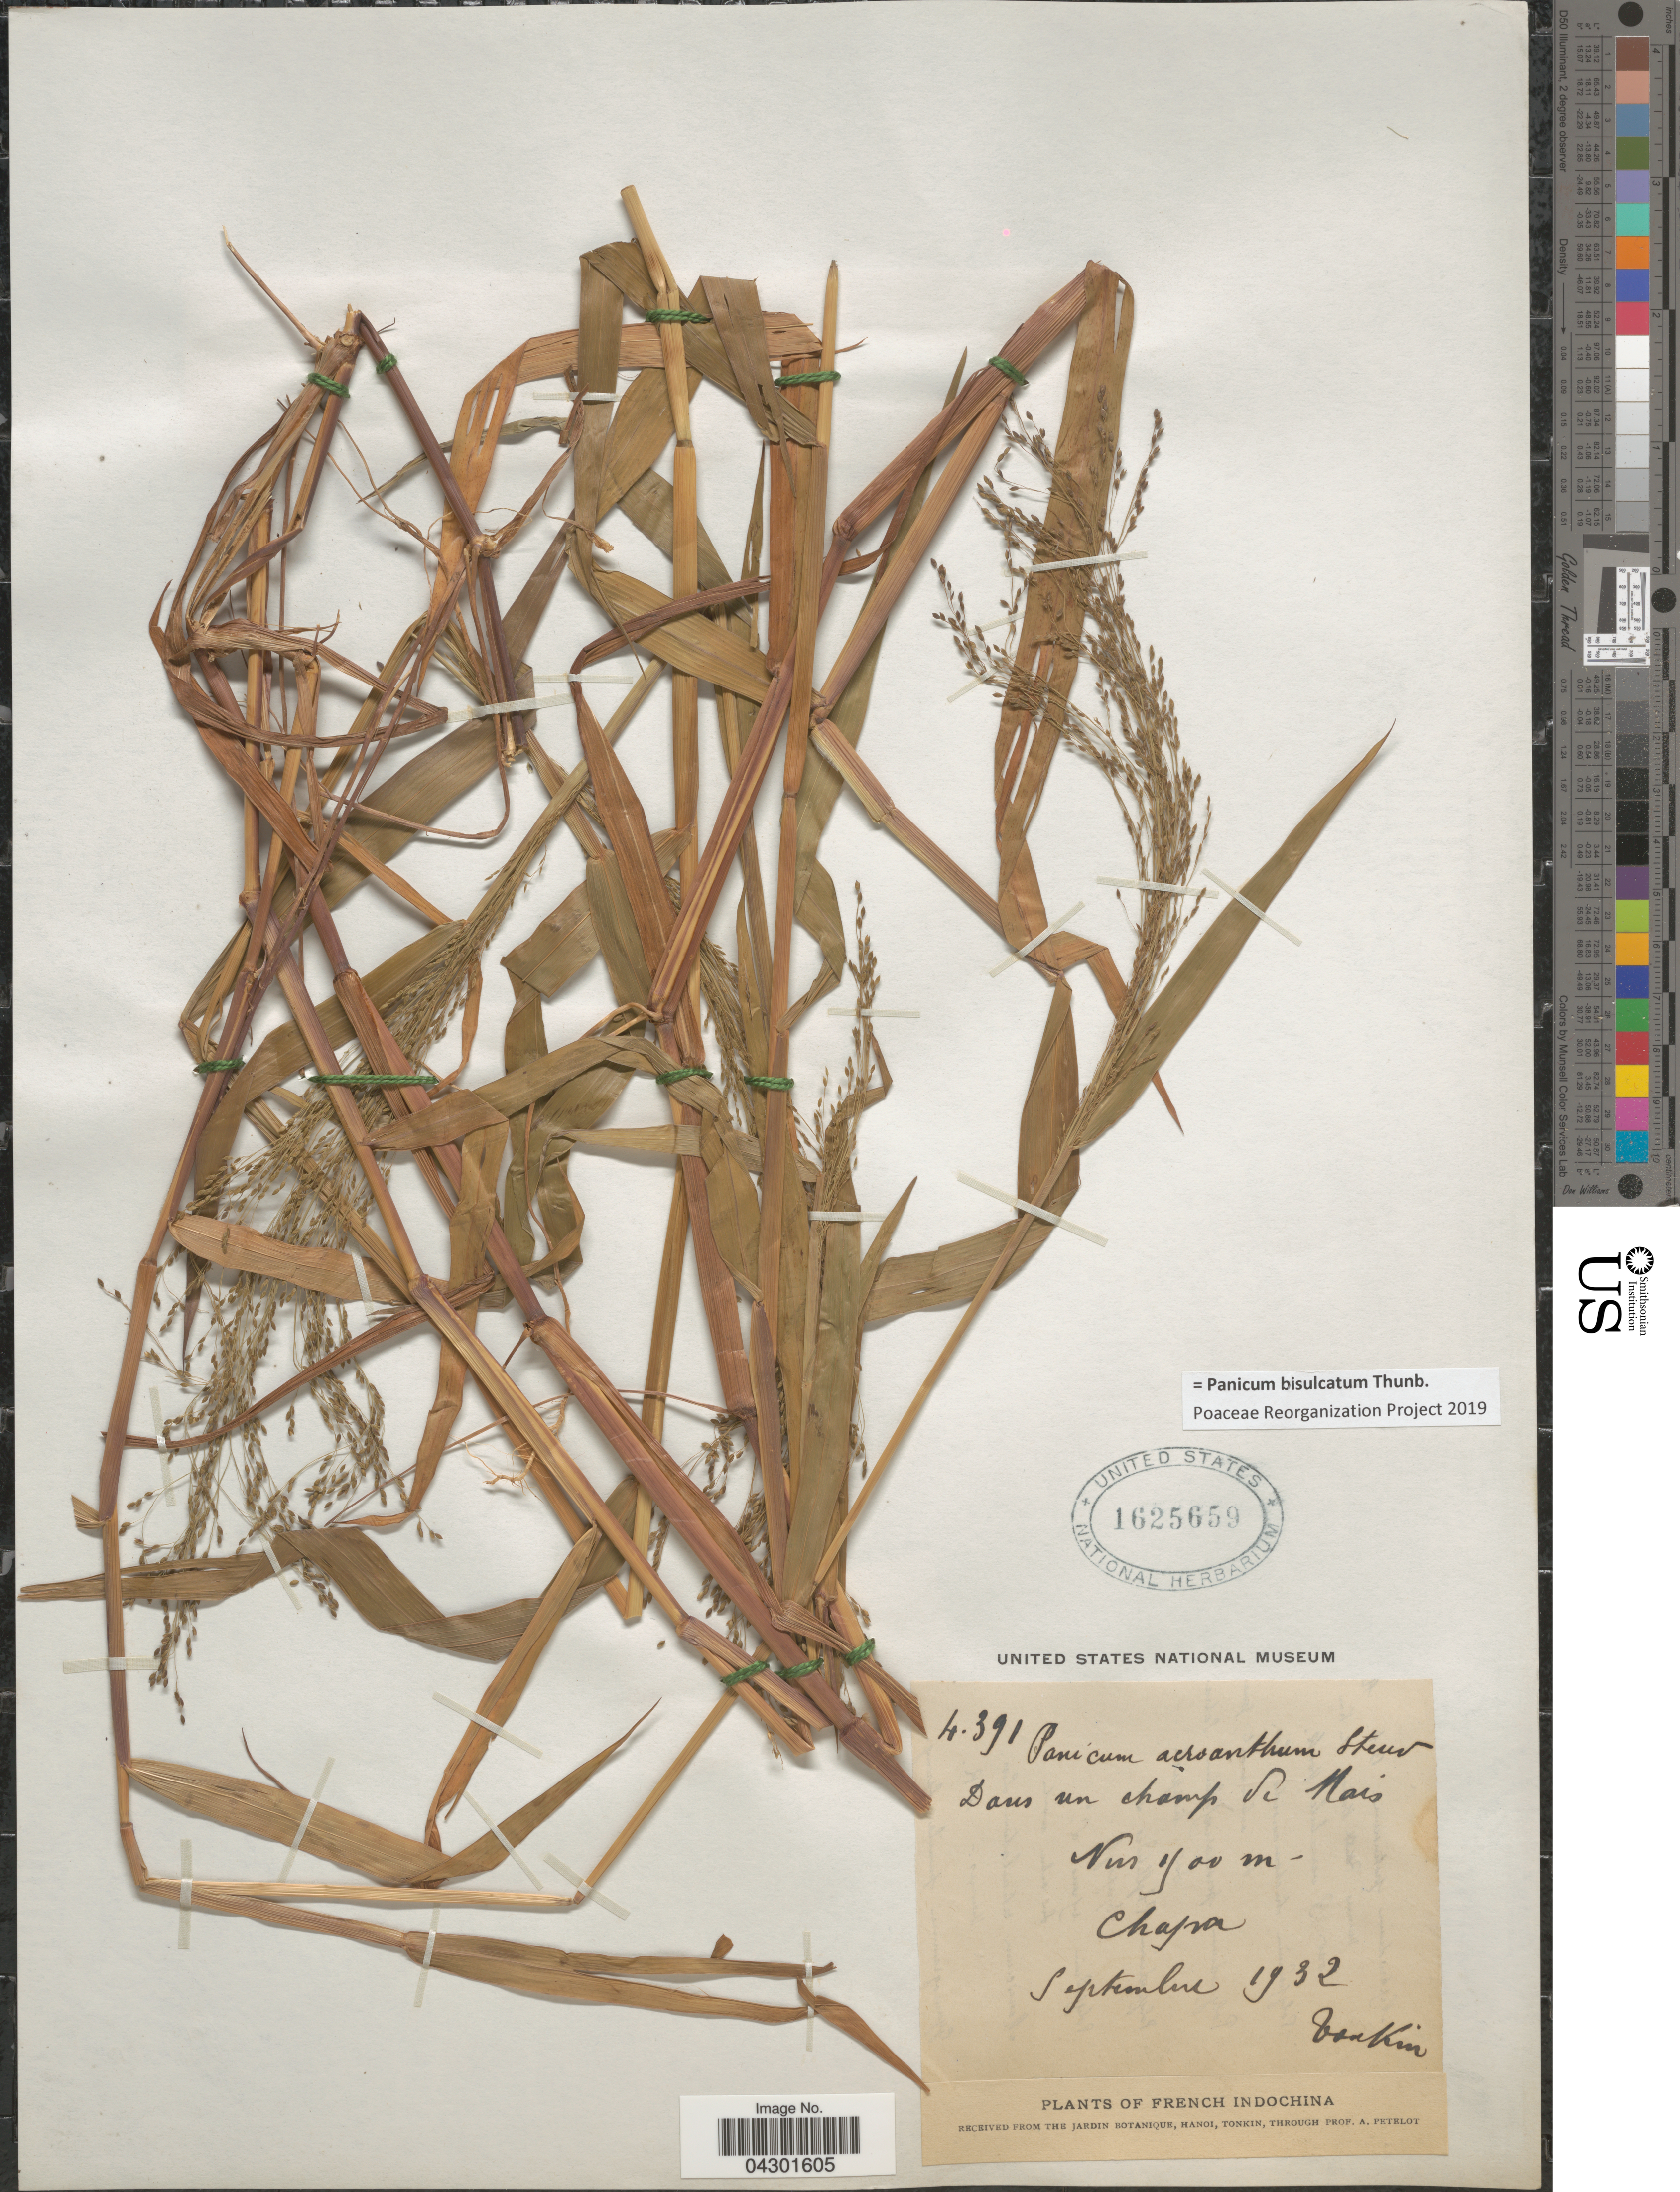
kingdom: Plantae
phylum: Tracheophyta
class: Liliopsida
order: Poales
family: Poaceae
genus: Panicum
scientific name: Panicum bisulcatum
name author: Thunb.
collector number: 4391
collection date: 1932-09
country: Vietnam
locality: French Indochina. Dans un champ de Nais. Chapa. Tonkin.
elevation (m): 1500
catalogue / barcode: US 1625659